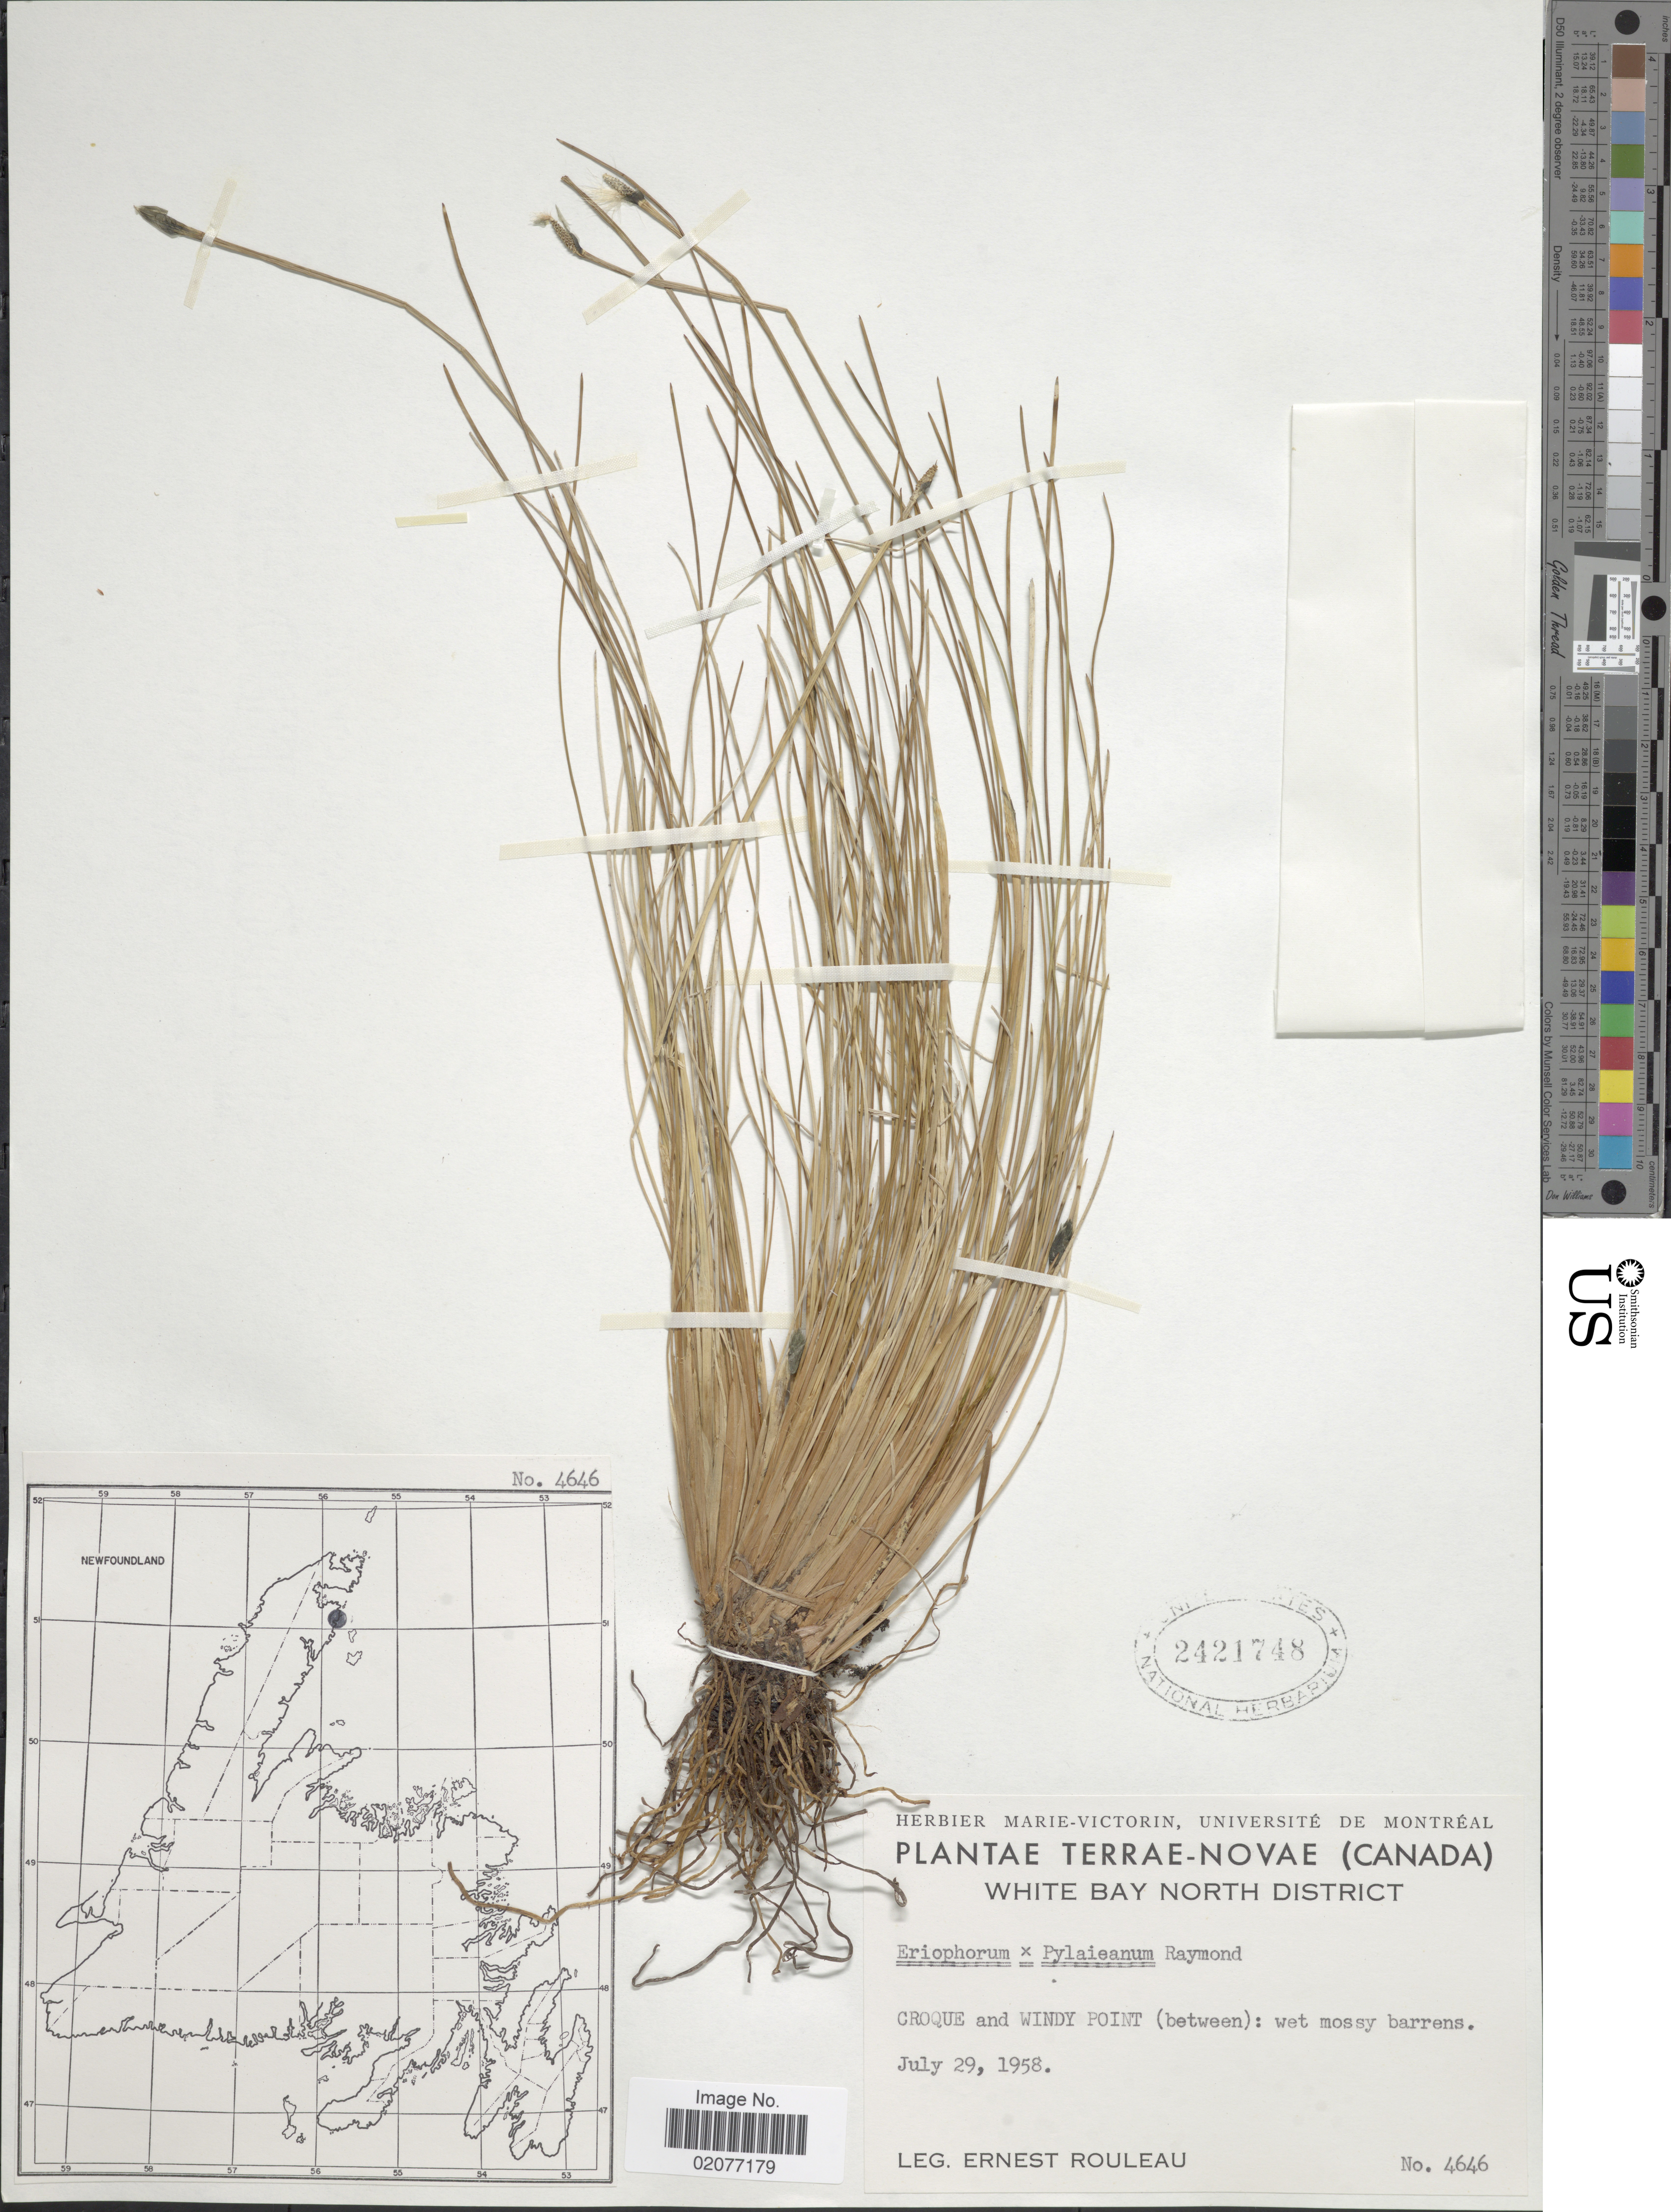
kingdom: Plantae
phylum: Tracheophyta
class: Liliopsida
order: Poales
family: Cyperaceae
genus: Eriophorum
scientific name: Eriophorum x pylaieanum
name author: Raymond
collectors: J. Rouleau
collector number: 4646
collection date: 1958-07-29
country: Canada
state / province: Newfoundland and Labrador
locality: Terrae-Novae (Canada) White Bay North District, Croque and Windy Point (between); wet mossy barrens.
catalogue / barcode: US 2421748